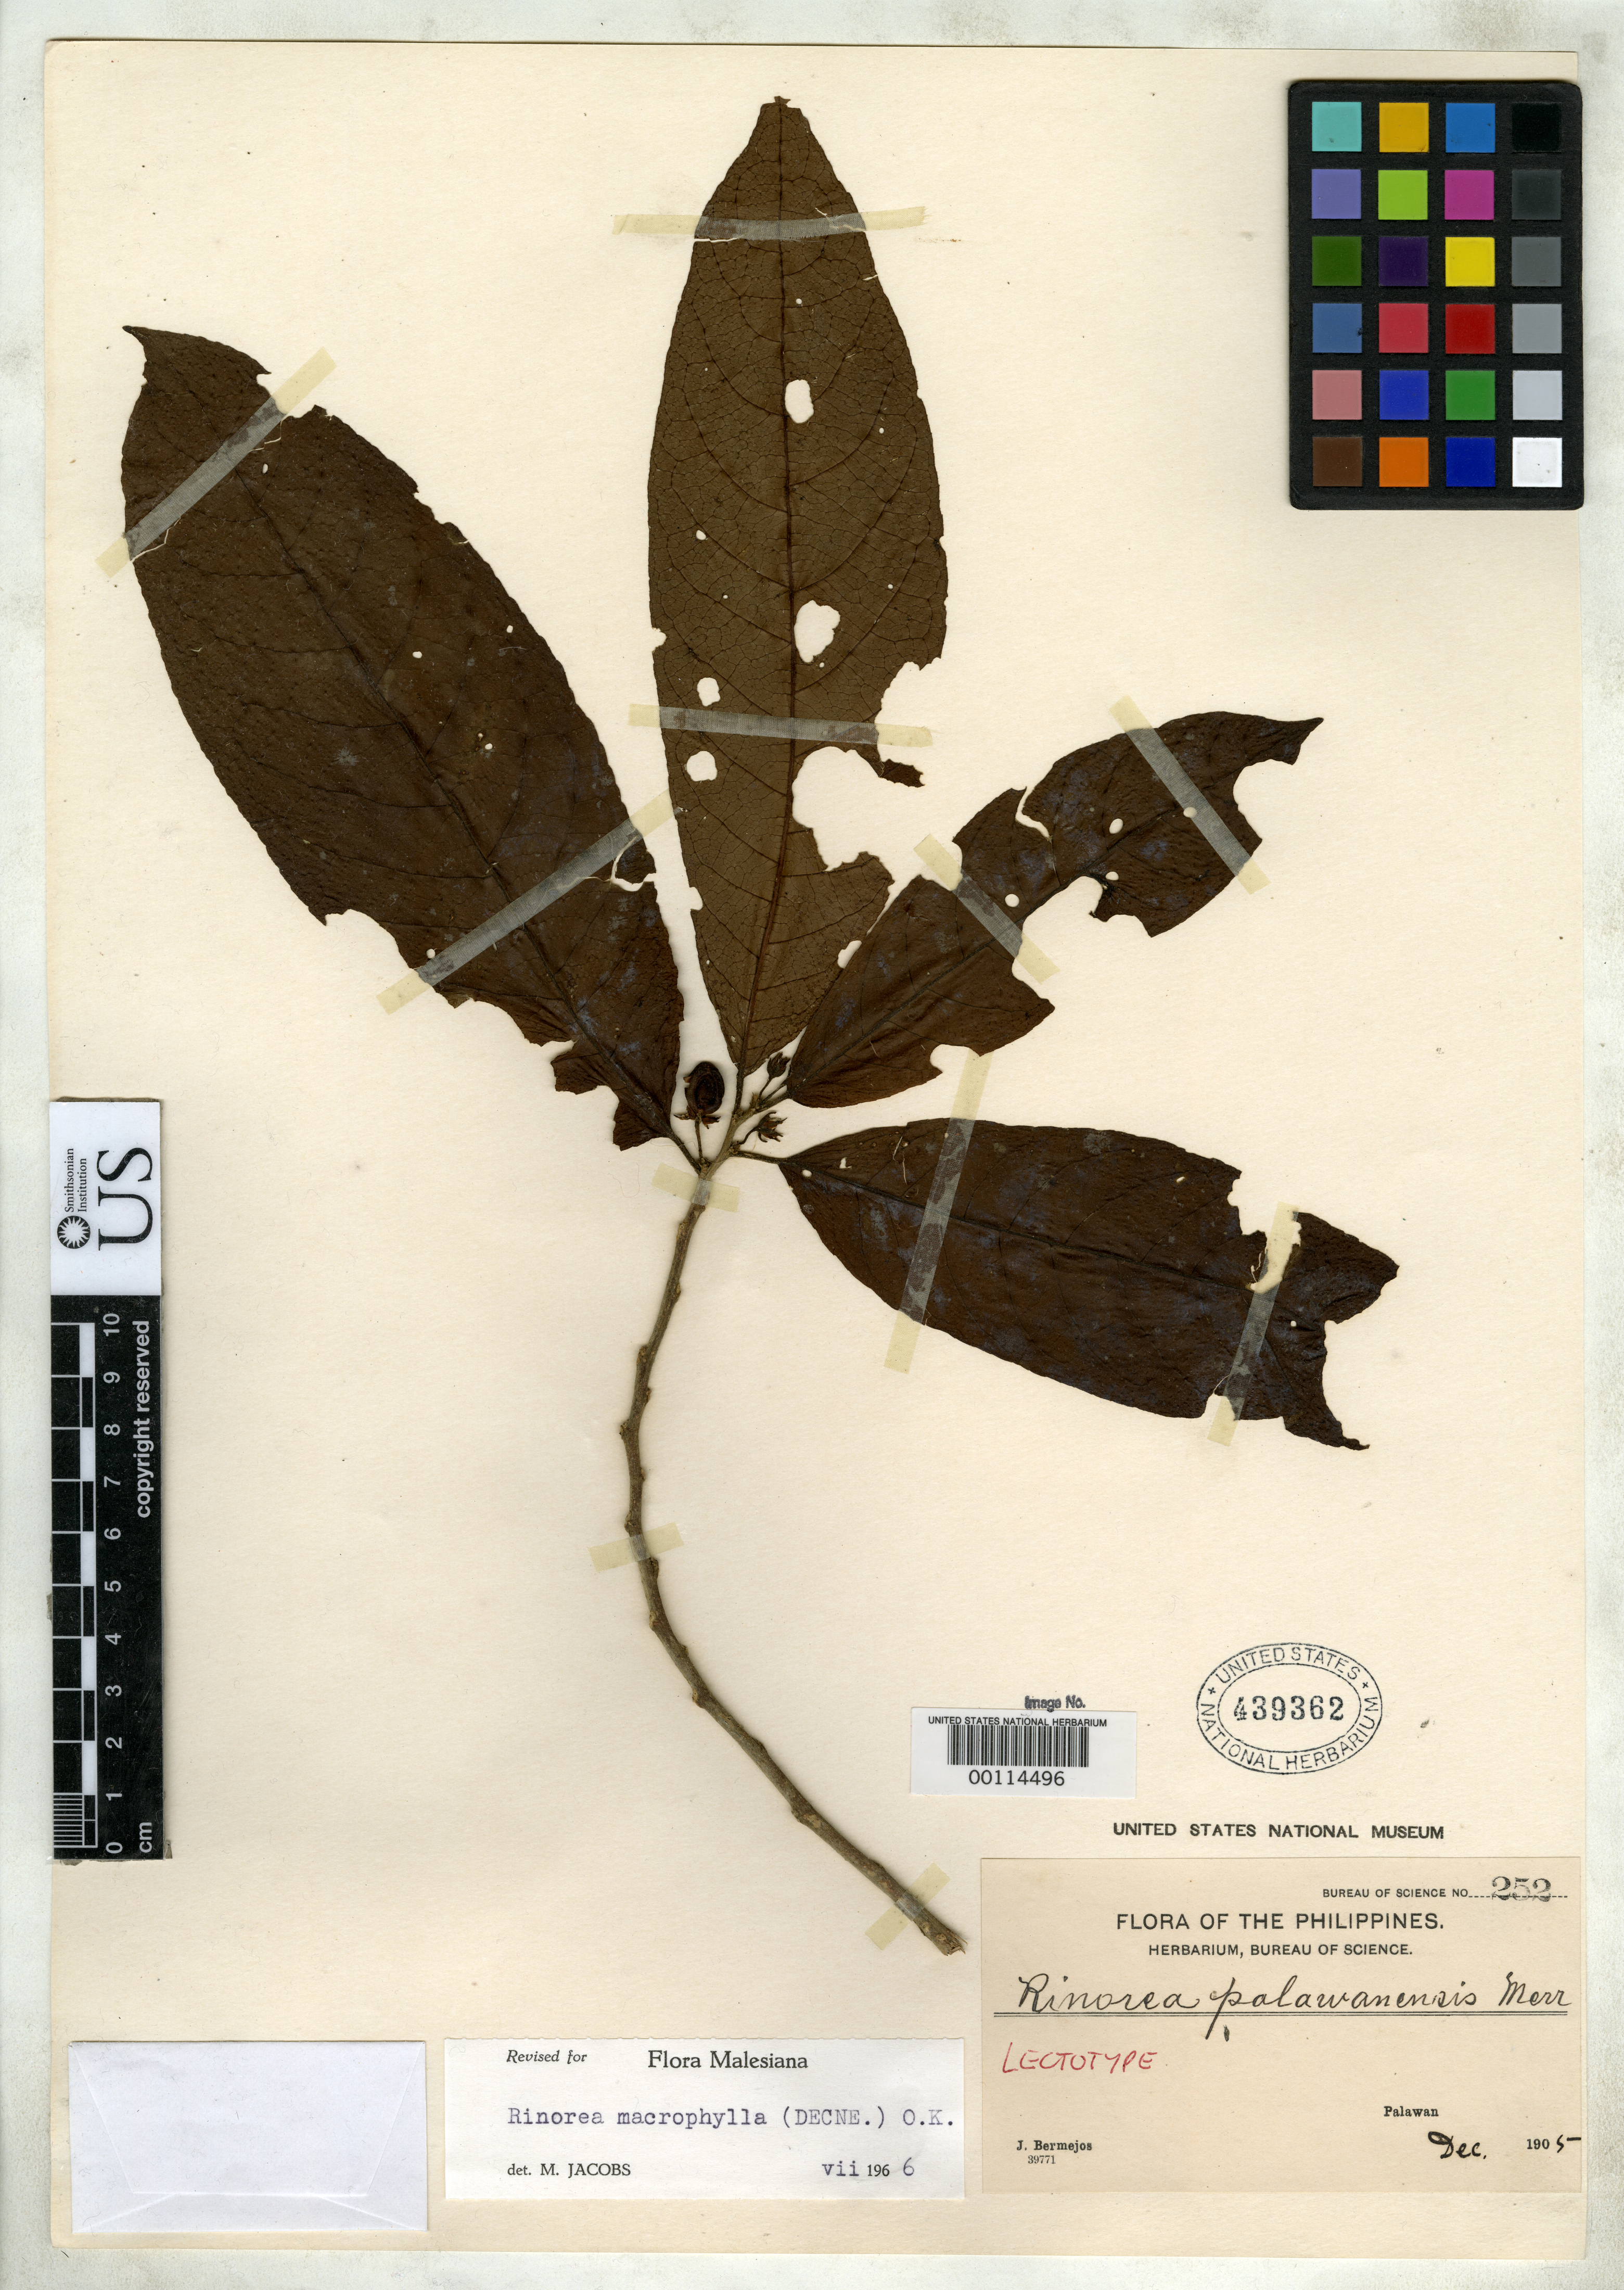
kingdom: Plantae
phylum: Tracheophyta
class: Magnoliopsida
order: Malpighiales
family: Violaceae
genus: Rinorea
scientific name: Rinorea palawanensis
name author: Merr.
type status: Lectotype; Syntype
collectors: J. Bermejos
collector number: Bur. Sci. 252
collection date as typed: Dec 1905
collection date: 1905-12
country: Philippines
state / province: Mimaropa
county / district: Palawan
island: Palawan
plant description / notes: Annotated "lectotype" in unknown hand. Protologue cites 2 collections (syntypes), ambiguously lectotypified (first step lecto) by M. Jacobs (1967), "Lectotype: BS [Bureau of Science] 252 Bermejos (K! US!), from Philippines, Palawan, fl. fr. XII-1905". Later (Nov. 2018) annotated by J.M. DeMuria as lectotype [2nd step lectotypification apparently ined.]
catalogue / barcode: US 439362